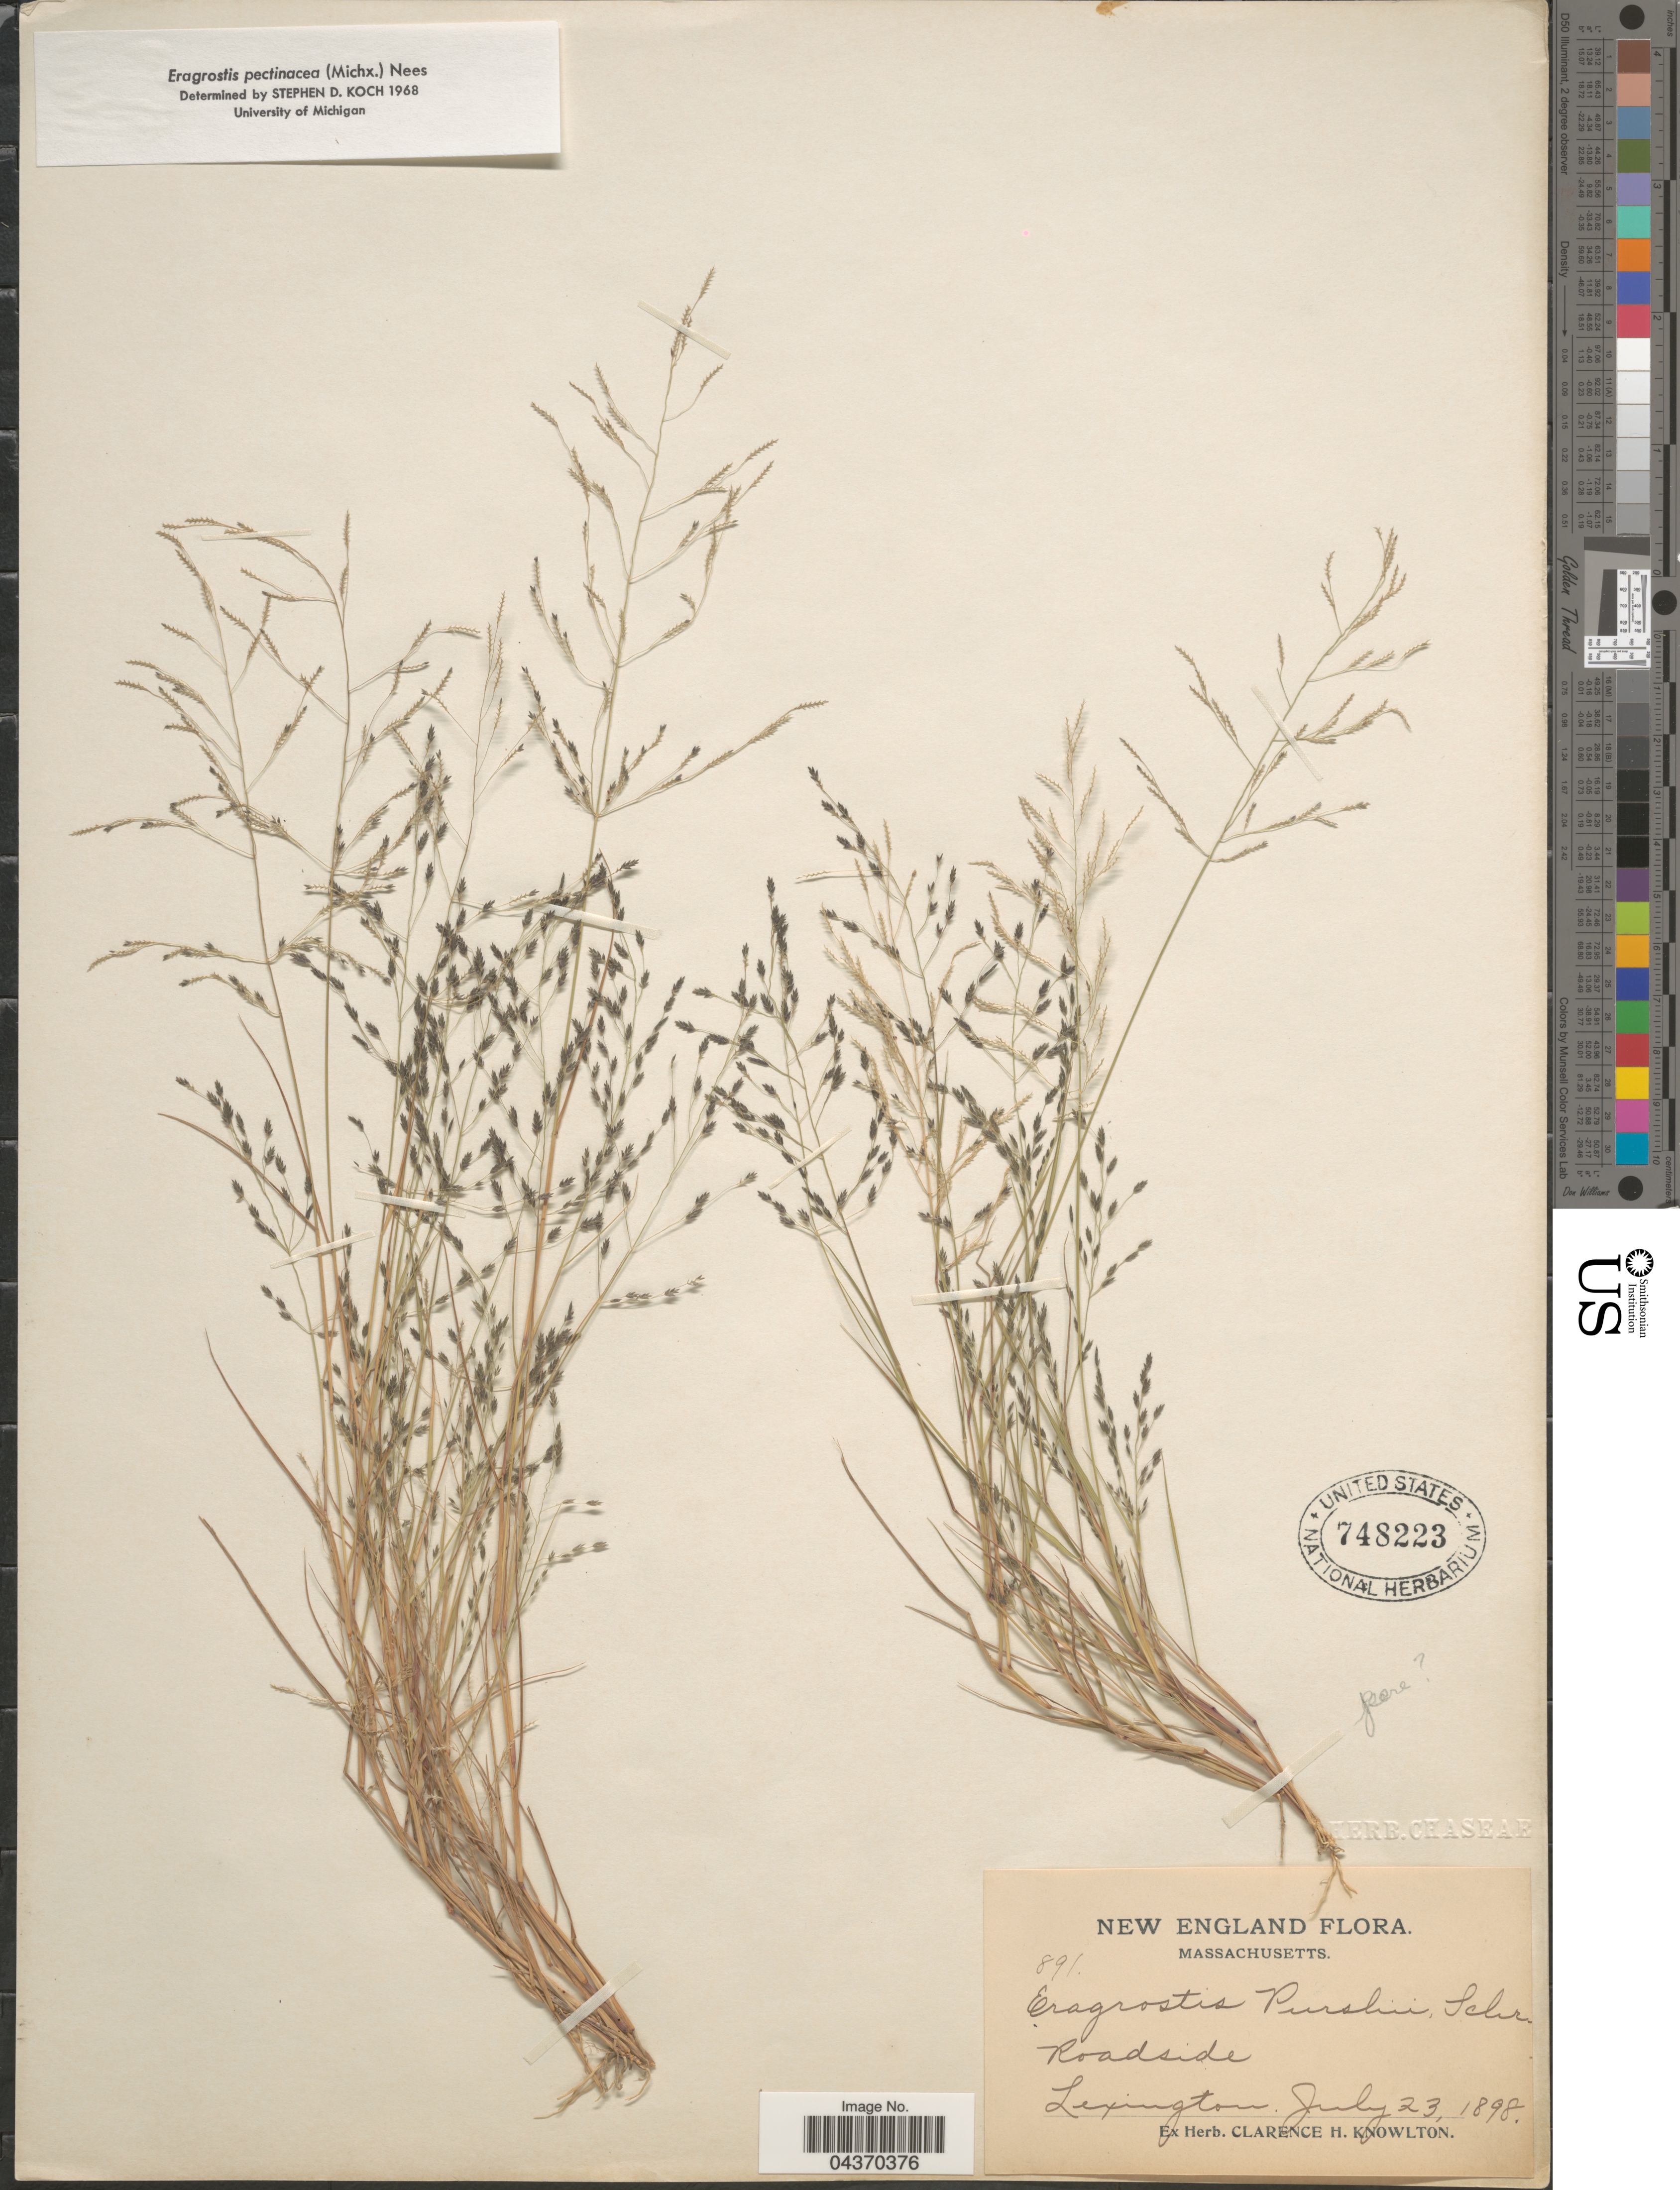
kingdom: Plantae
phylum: Tracheophyta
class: Liliopsida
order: Poales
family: Poaceae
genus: Eragrostis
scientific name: Eragrostis pectinacea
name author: (Michx.) Nees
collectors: Ex Herb. Clarence H. Knowlton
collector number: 891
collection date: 1898-07-23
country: United States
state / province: Massachusetts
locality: New England. Lexington.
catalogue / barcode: US 748223